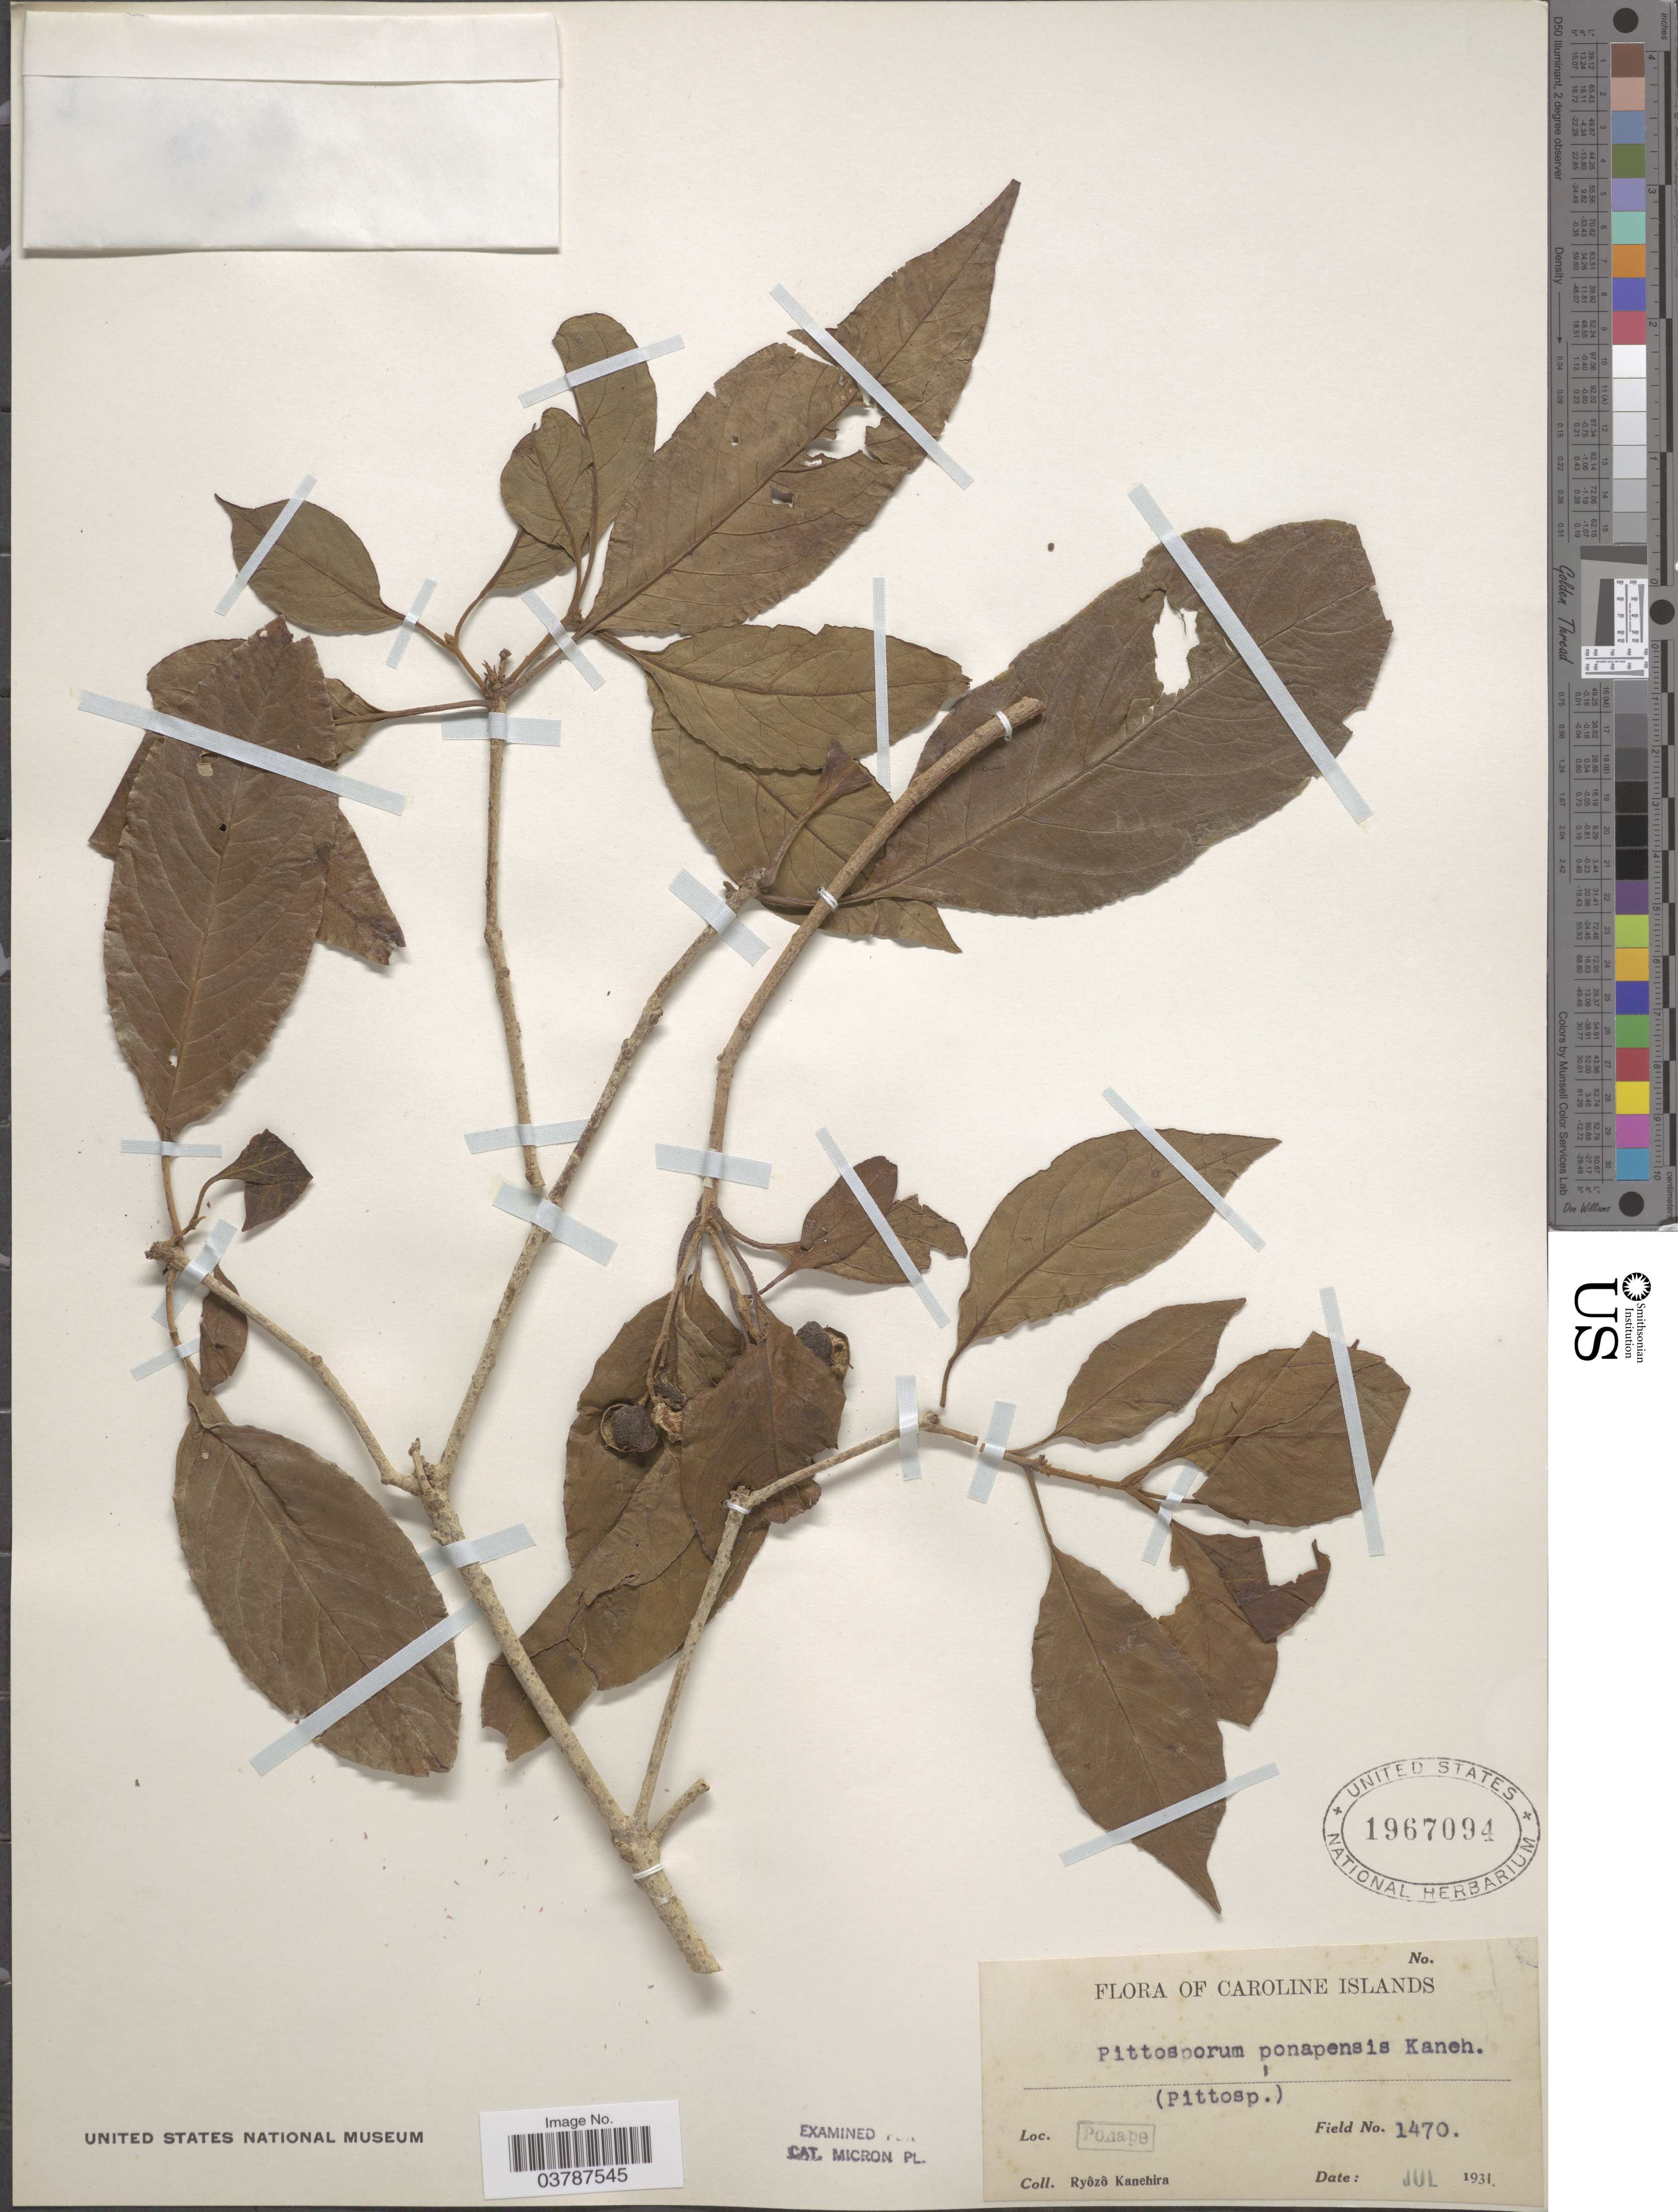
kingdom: Plantae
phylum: Tracheophyta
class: Magnoliopsida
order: Apiales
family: Pittosporaceae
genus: Pittosporum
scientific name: Pittosporum ponapense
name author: Kaneh.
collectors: R. Kanehira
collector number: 1470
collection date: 1931-07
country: Micronesia, Federated States of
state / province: Pohnpei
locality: Caroline Islands. Ponape.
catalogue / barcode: US 1967094